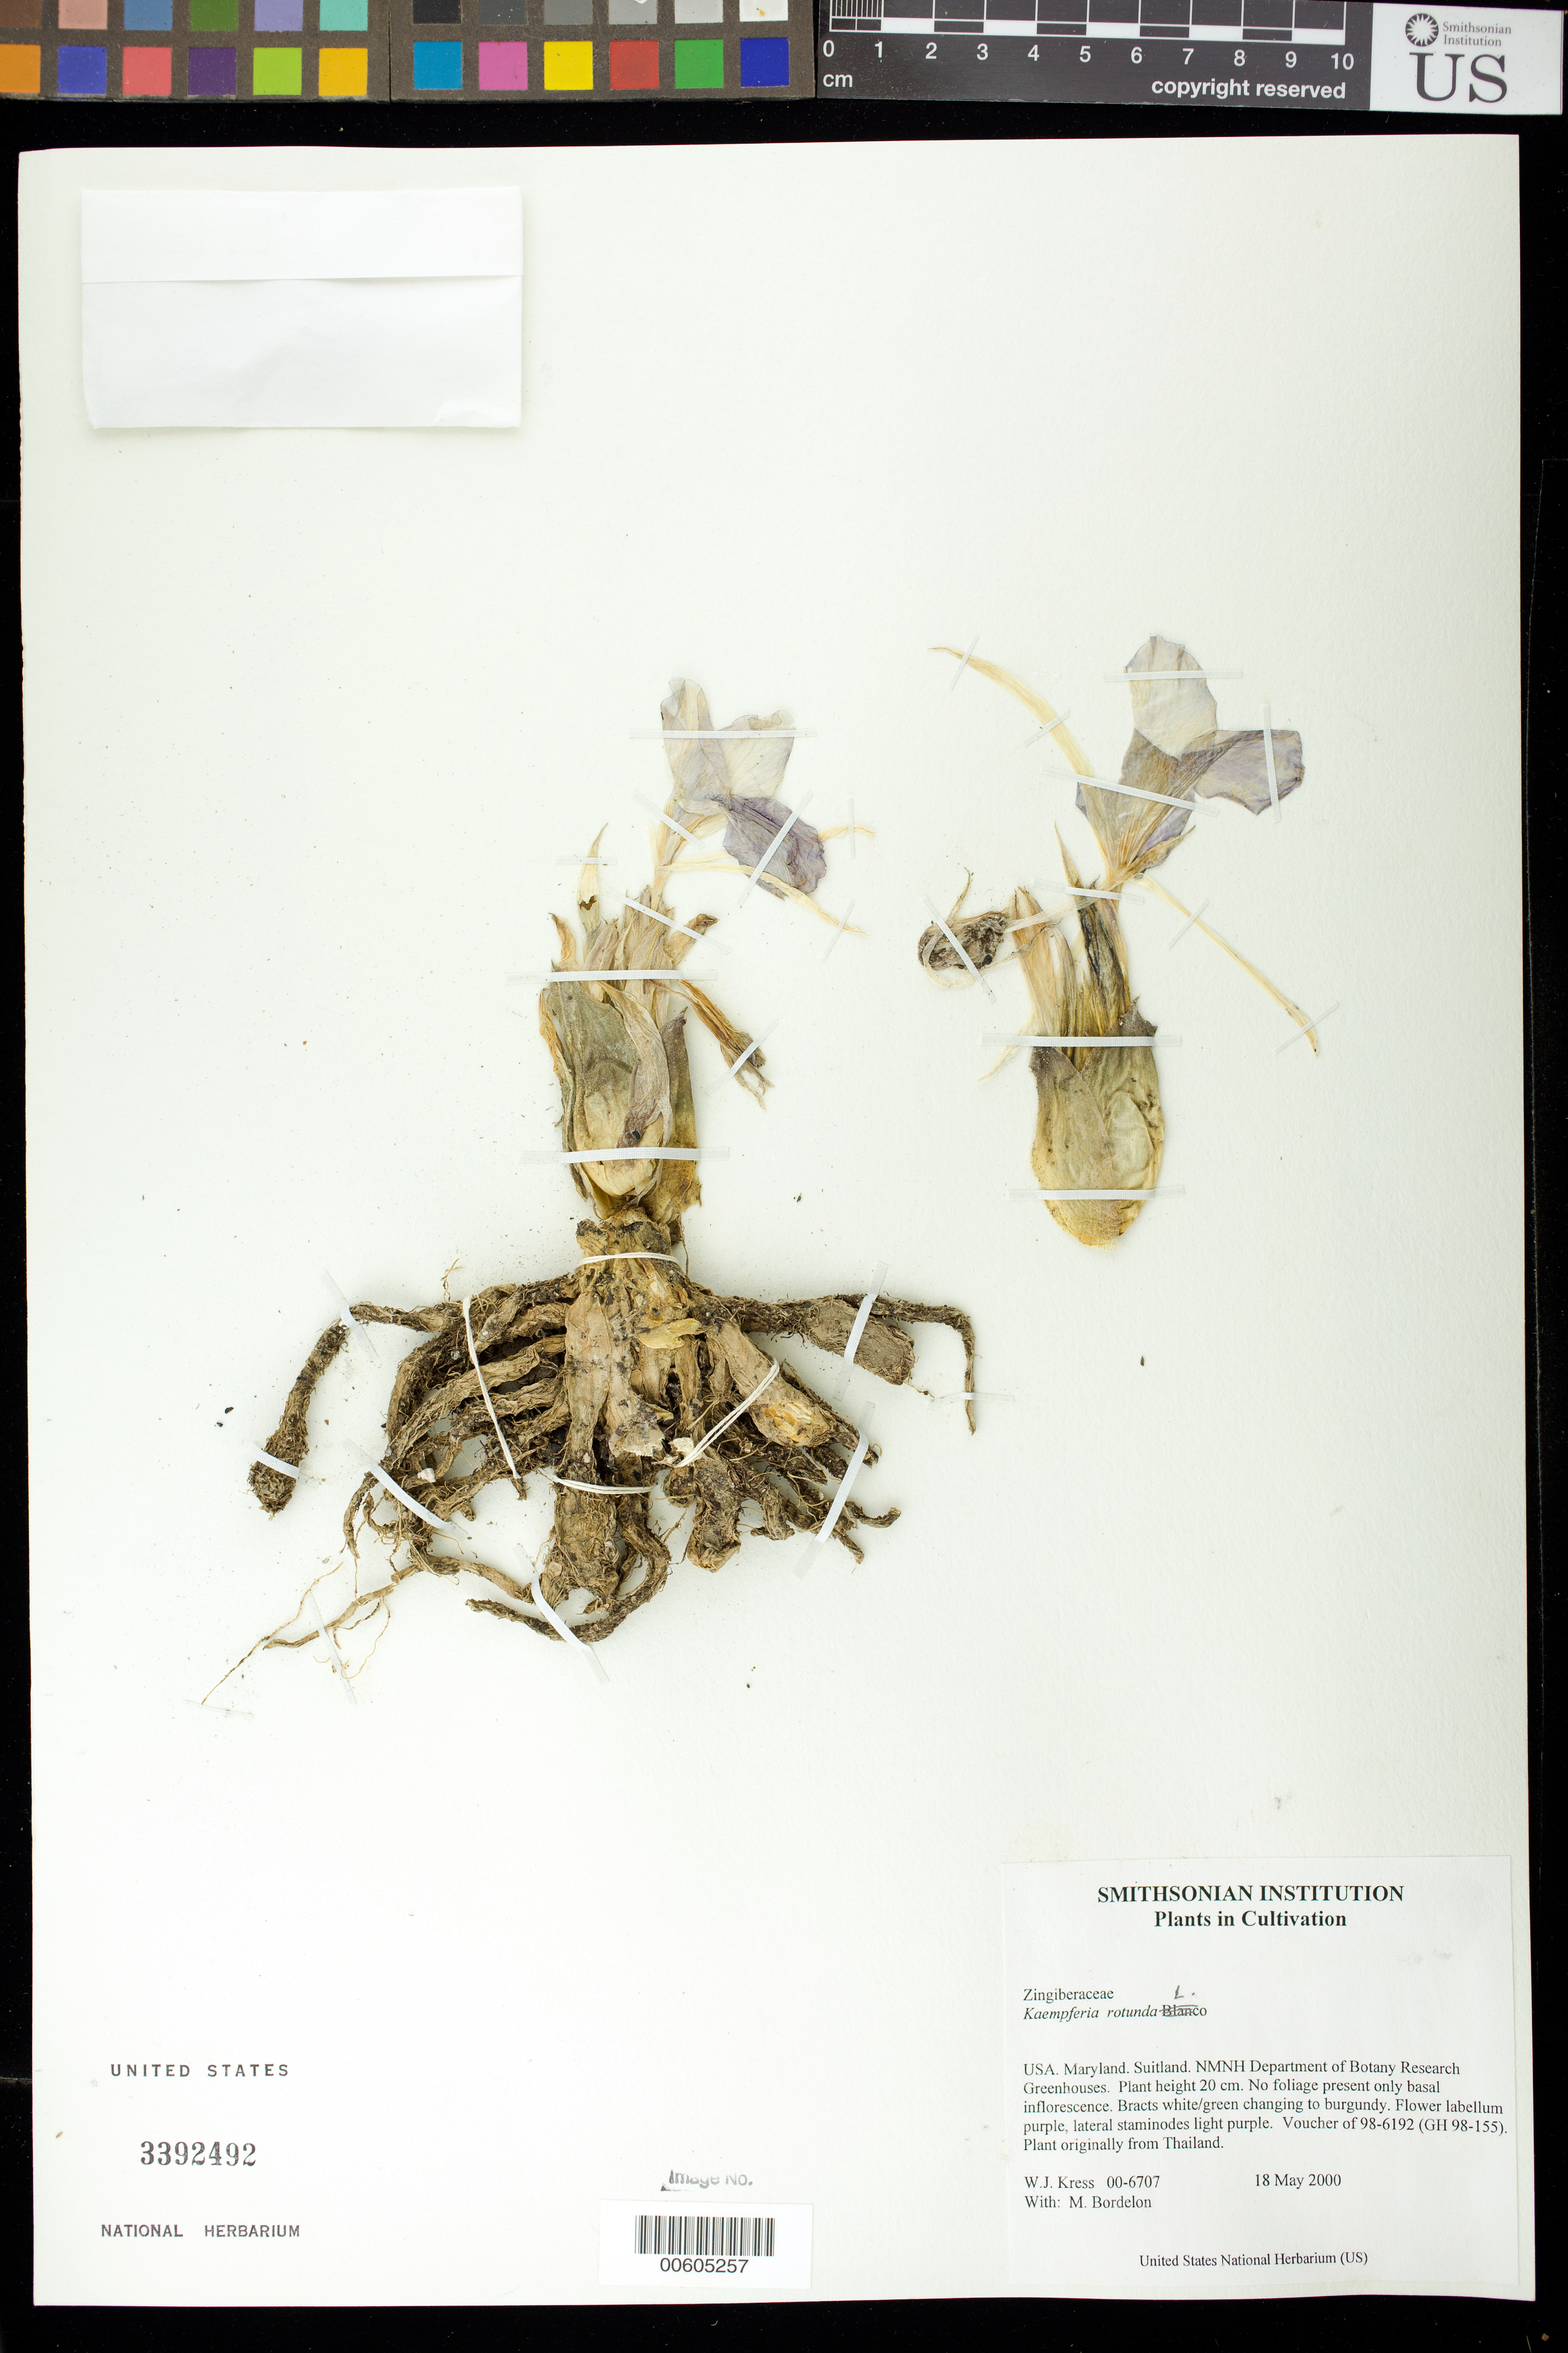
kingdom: Plantae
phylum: Tracheophyta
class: Liliopsida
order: Zingiberales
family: Zingiberaceae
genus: Kaempferia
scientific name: Kaempferia rotunda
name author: L.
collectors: W. J. Kress & M. Bordelon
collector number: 00-6707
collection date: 2000-05-18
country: United States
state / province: Maryland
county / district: Prince George's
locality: NMNH Botany Research Greenhouses. Suitland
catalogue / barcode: US 3392492